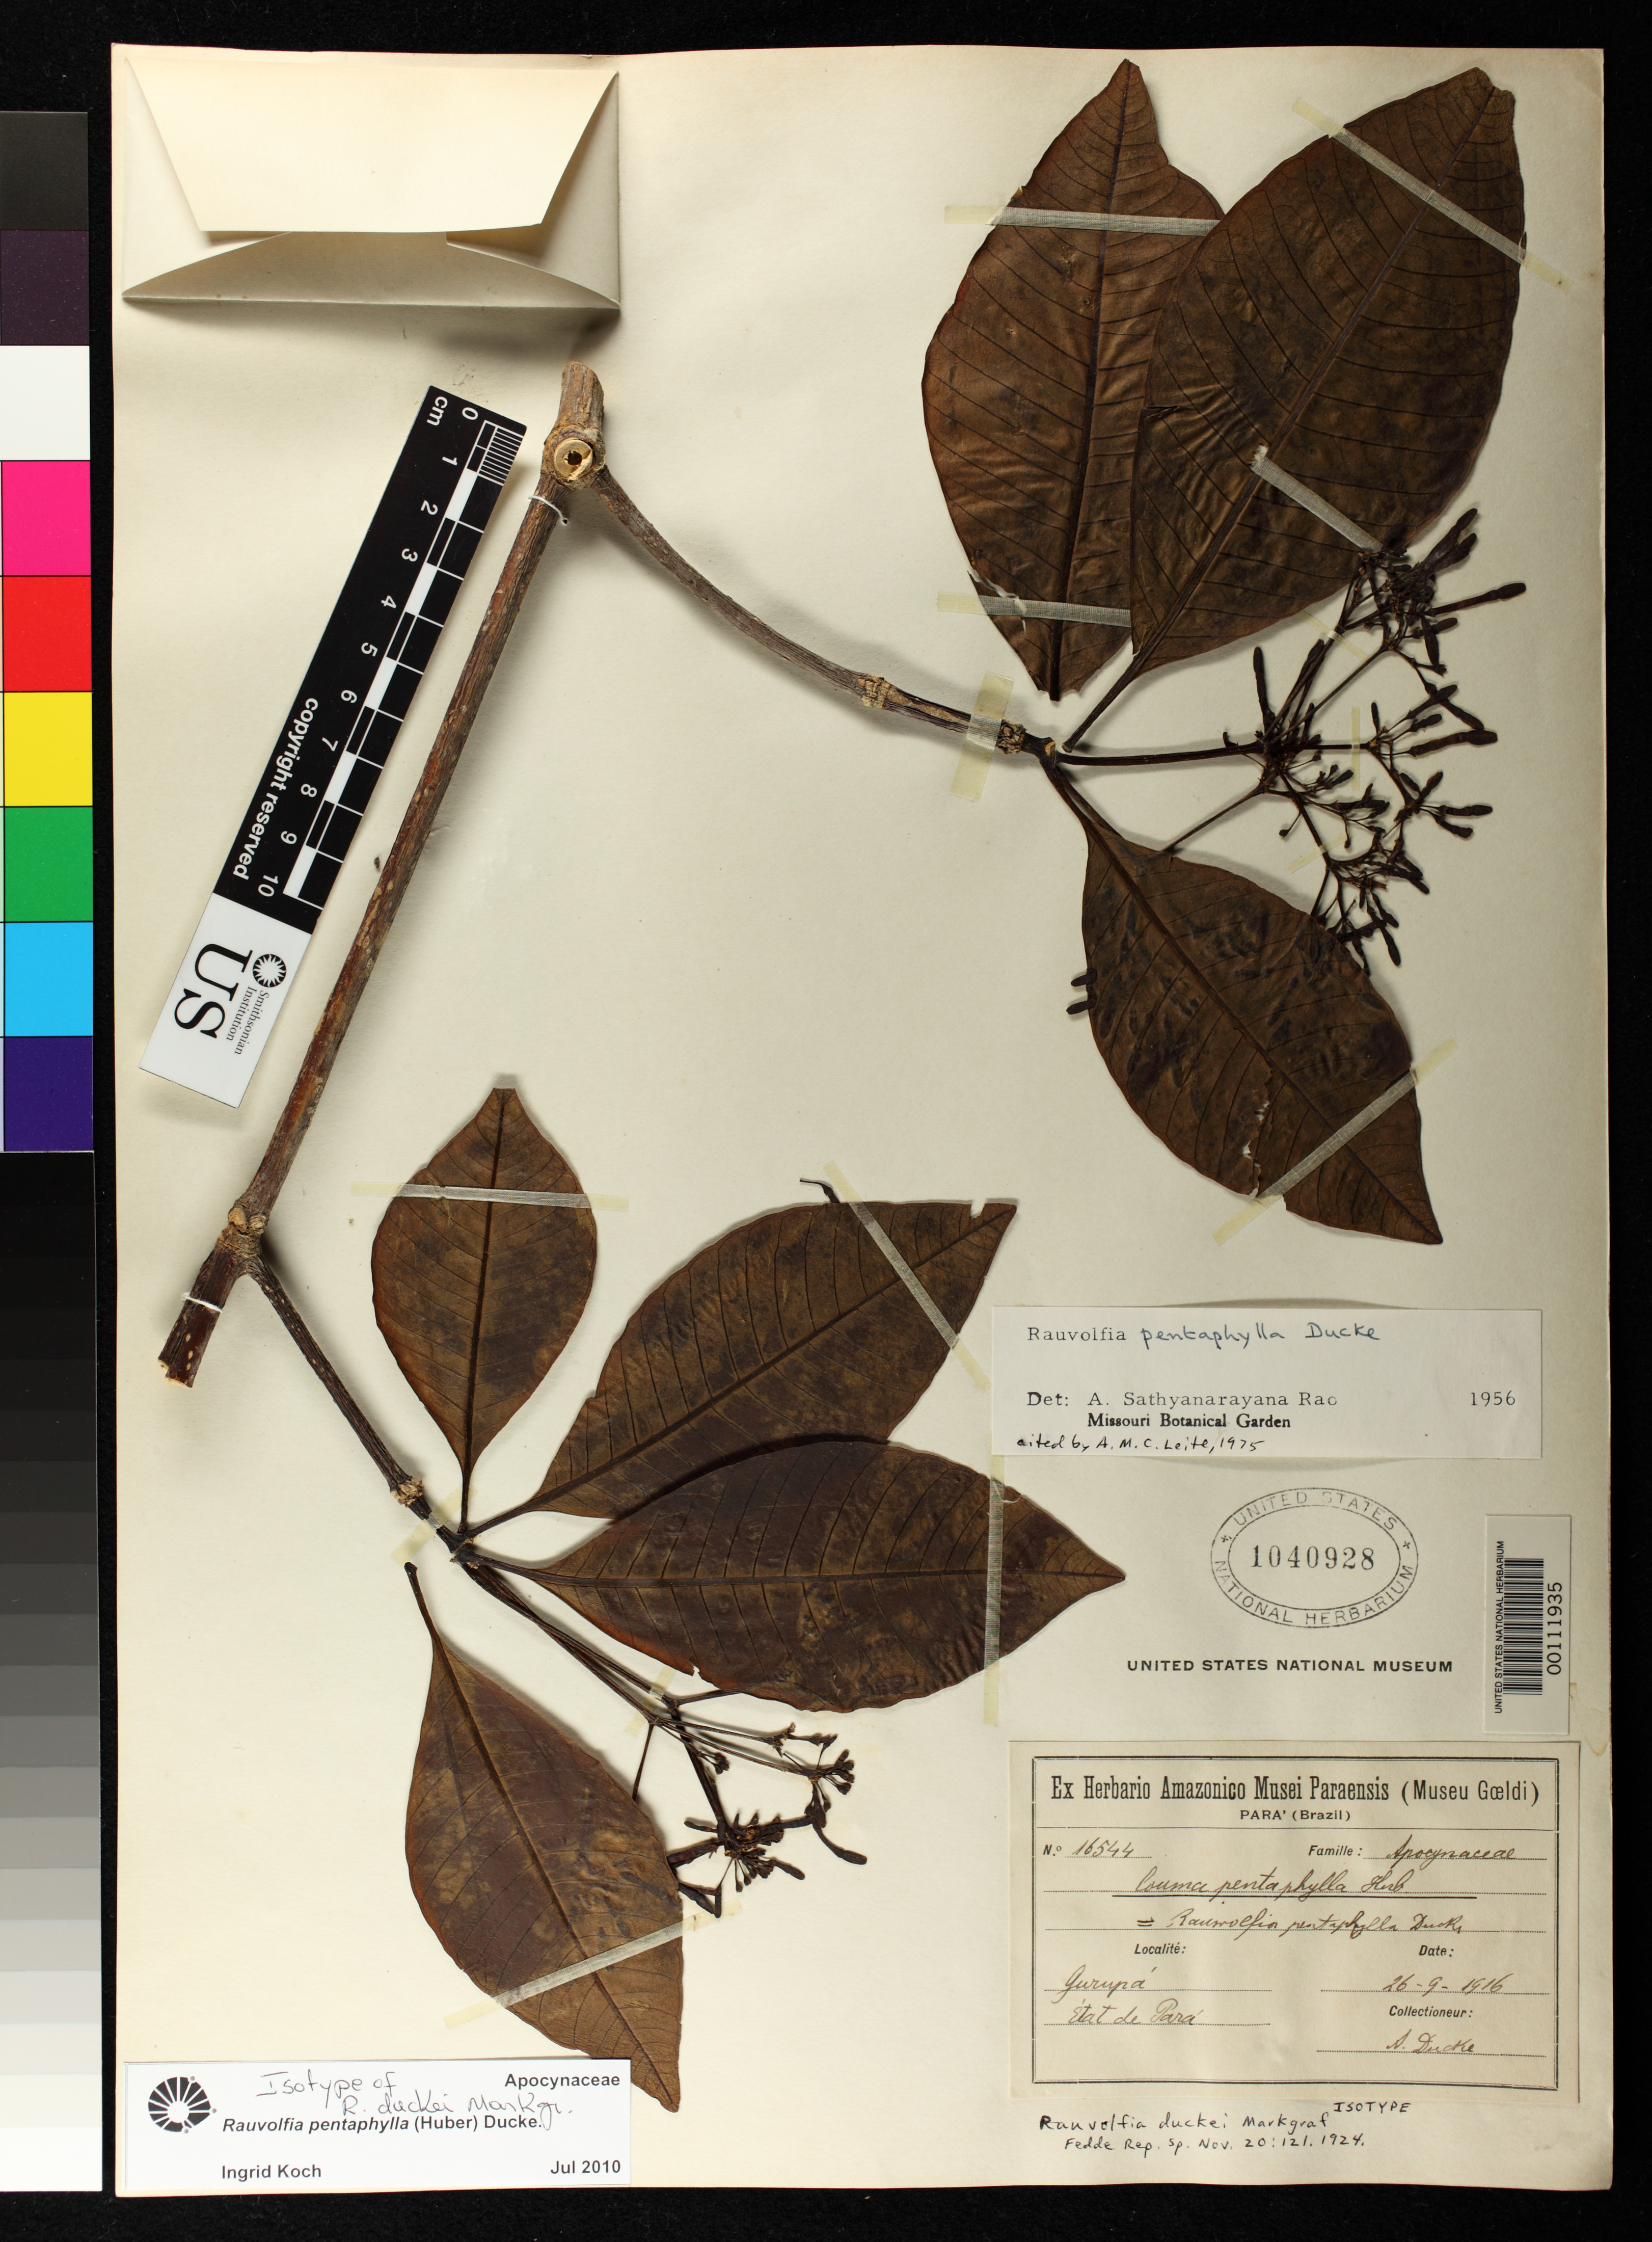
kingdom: Plantae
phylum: Tracheophyta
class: Magnoliopsida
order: Gentianales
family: Apocynaceae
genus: Rauvolfia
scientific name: Rauvolfia duckei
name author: Markgr.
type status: Isotype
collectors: A. Ducke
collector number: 16544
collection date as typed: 26 Sep 1916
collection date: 1916-09-26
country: Brazil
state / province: Pará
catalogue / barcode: US 1040928